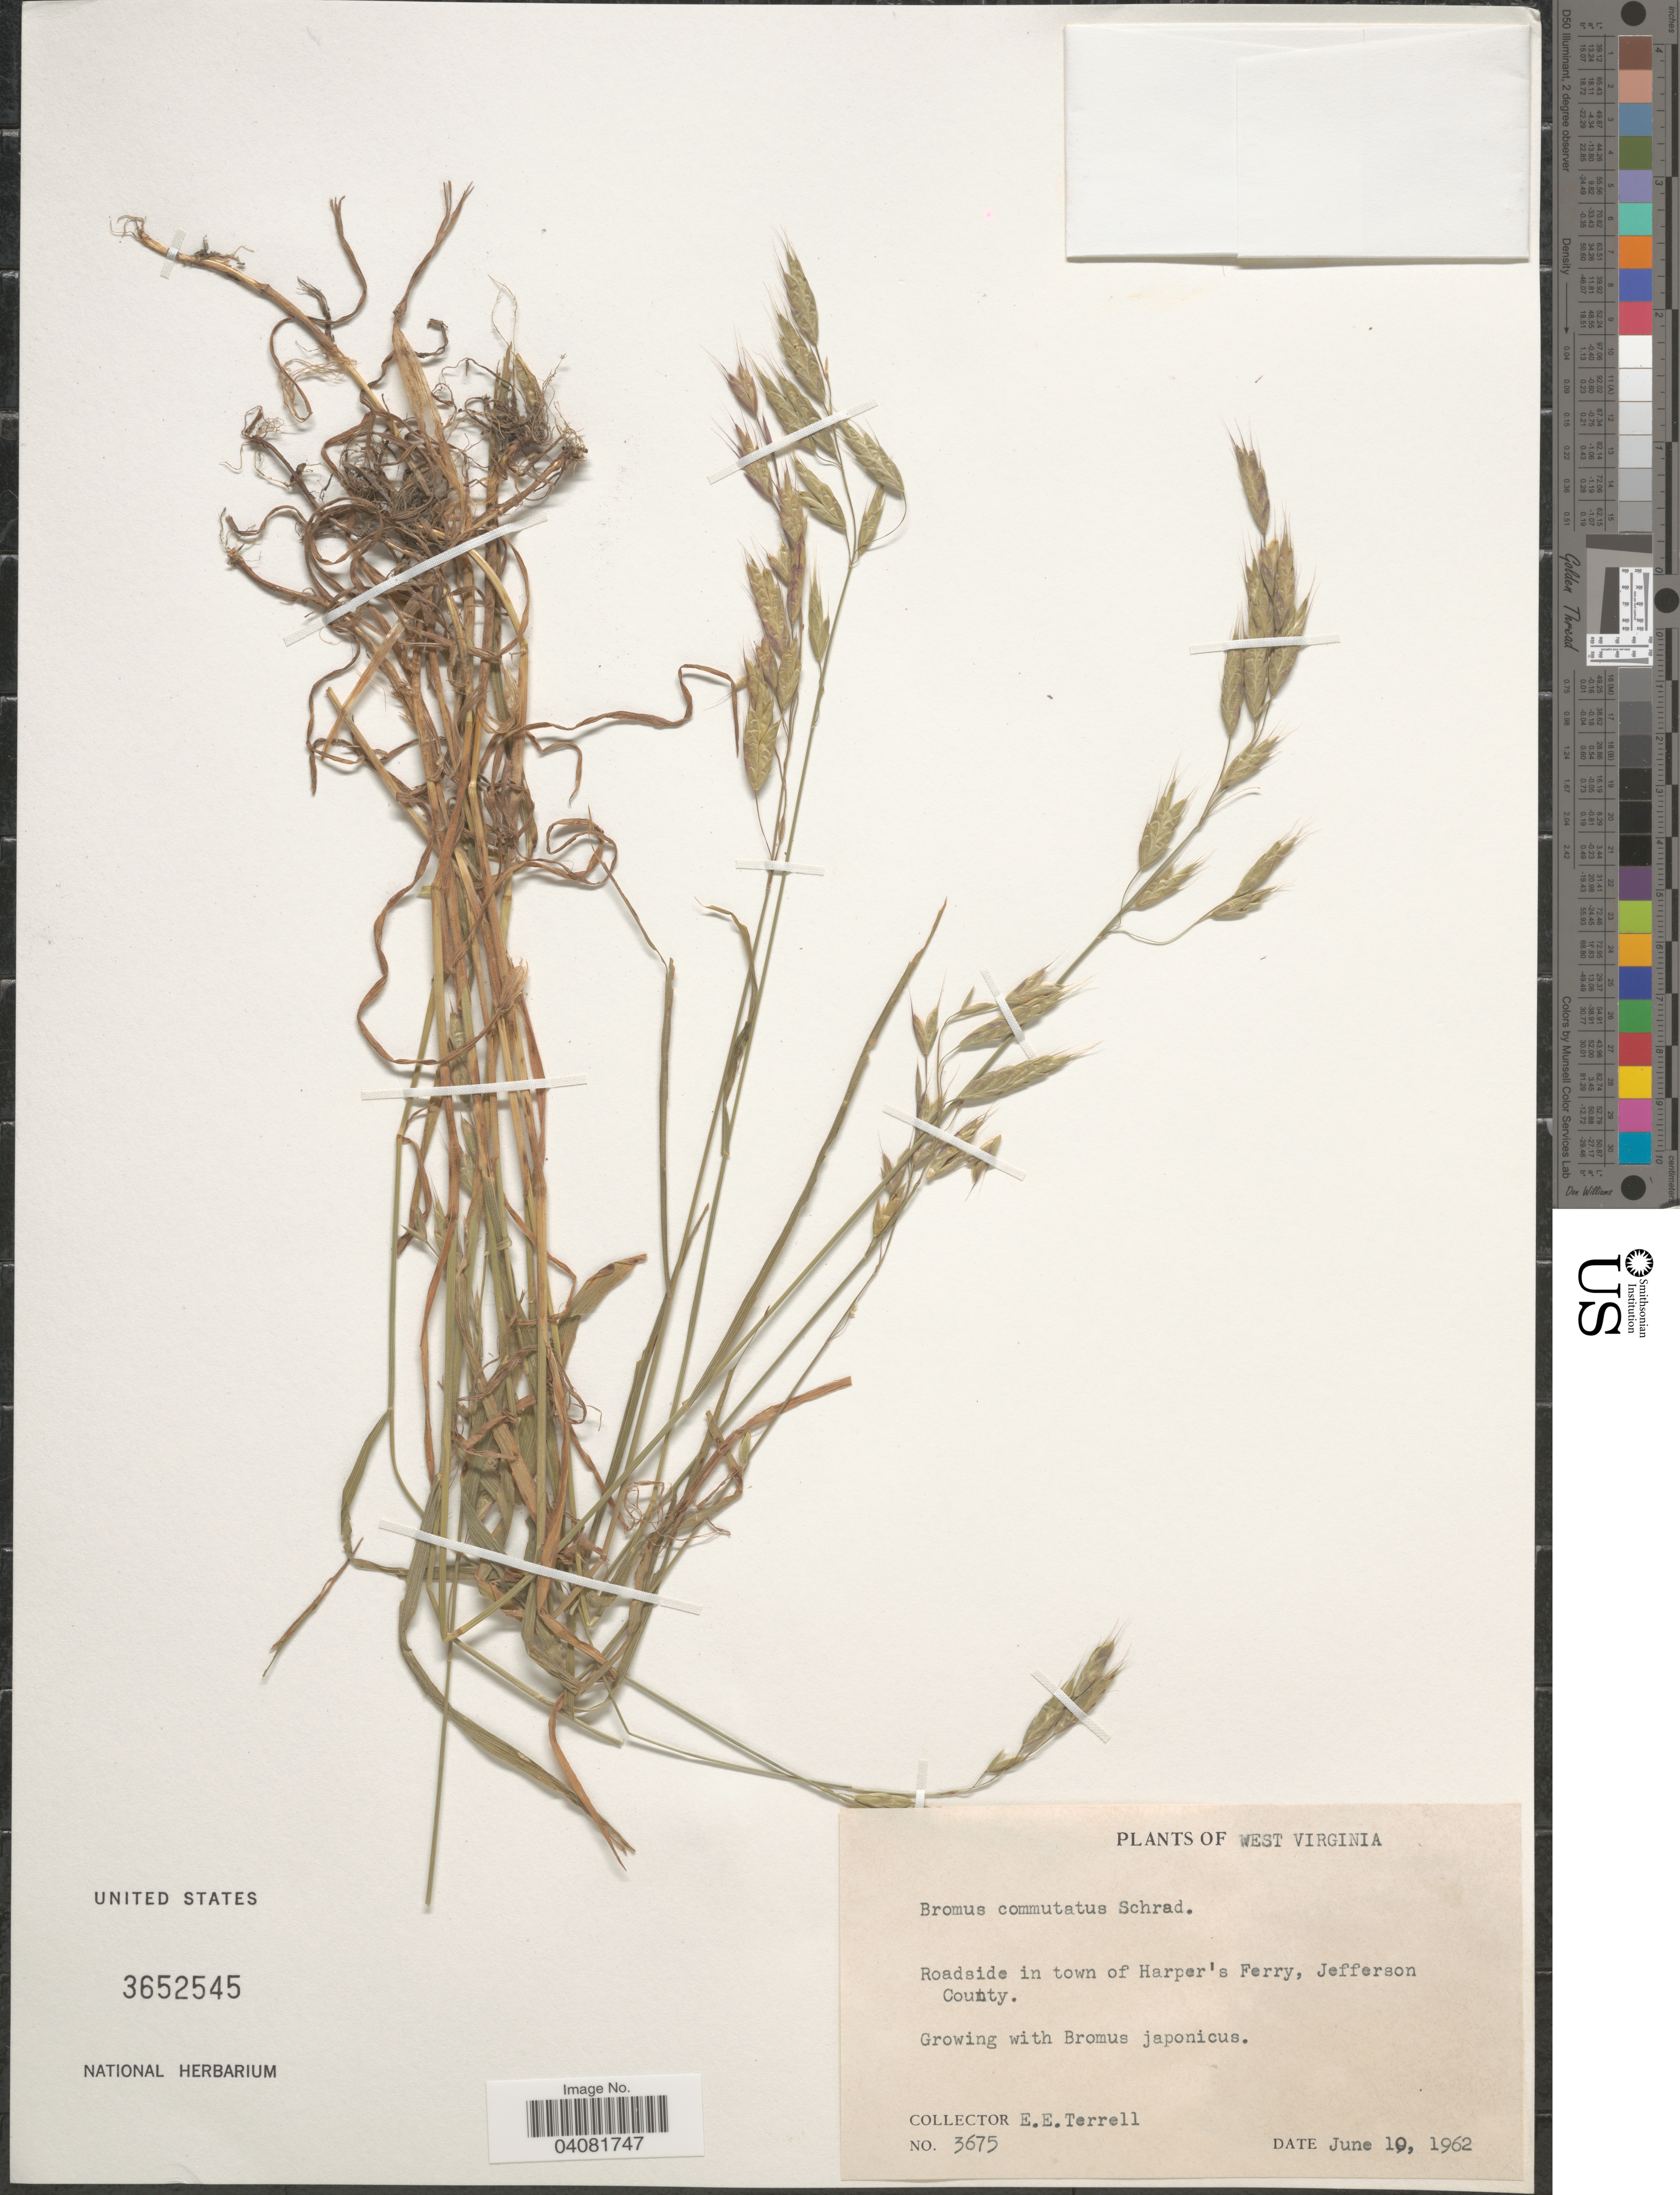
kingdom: Plantae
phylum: Tracheophyta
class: Liliopsida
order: Poales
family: Poaceae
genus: Bromus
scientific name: Bromus commutatus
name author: Schrad.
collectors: E. E. Terrell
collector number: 3675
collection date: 1962-06-10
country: United States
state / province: West Virginia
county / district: Jefferson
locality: Roadside in town of Harper's Ferry, Jefferson County.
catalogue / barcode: US 3652545